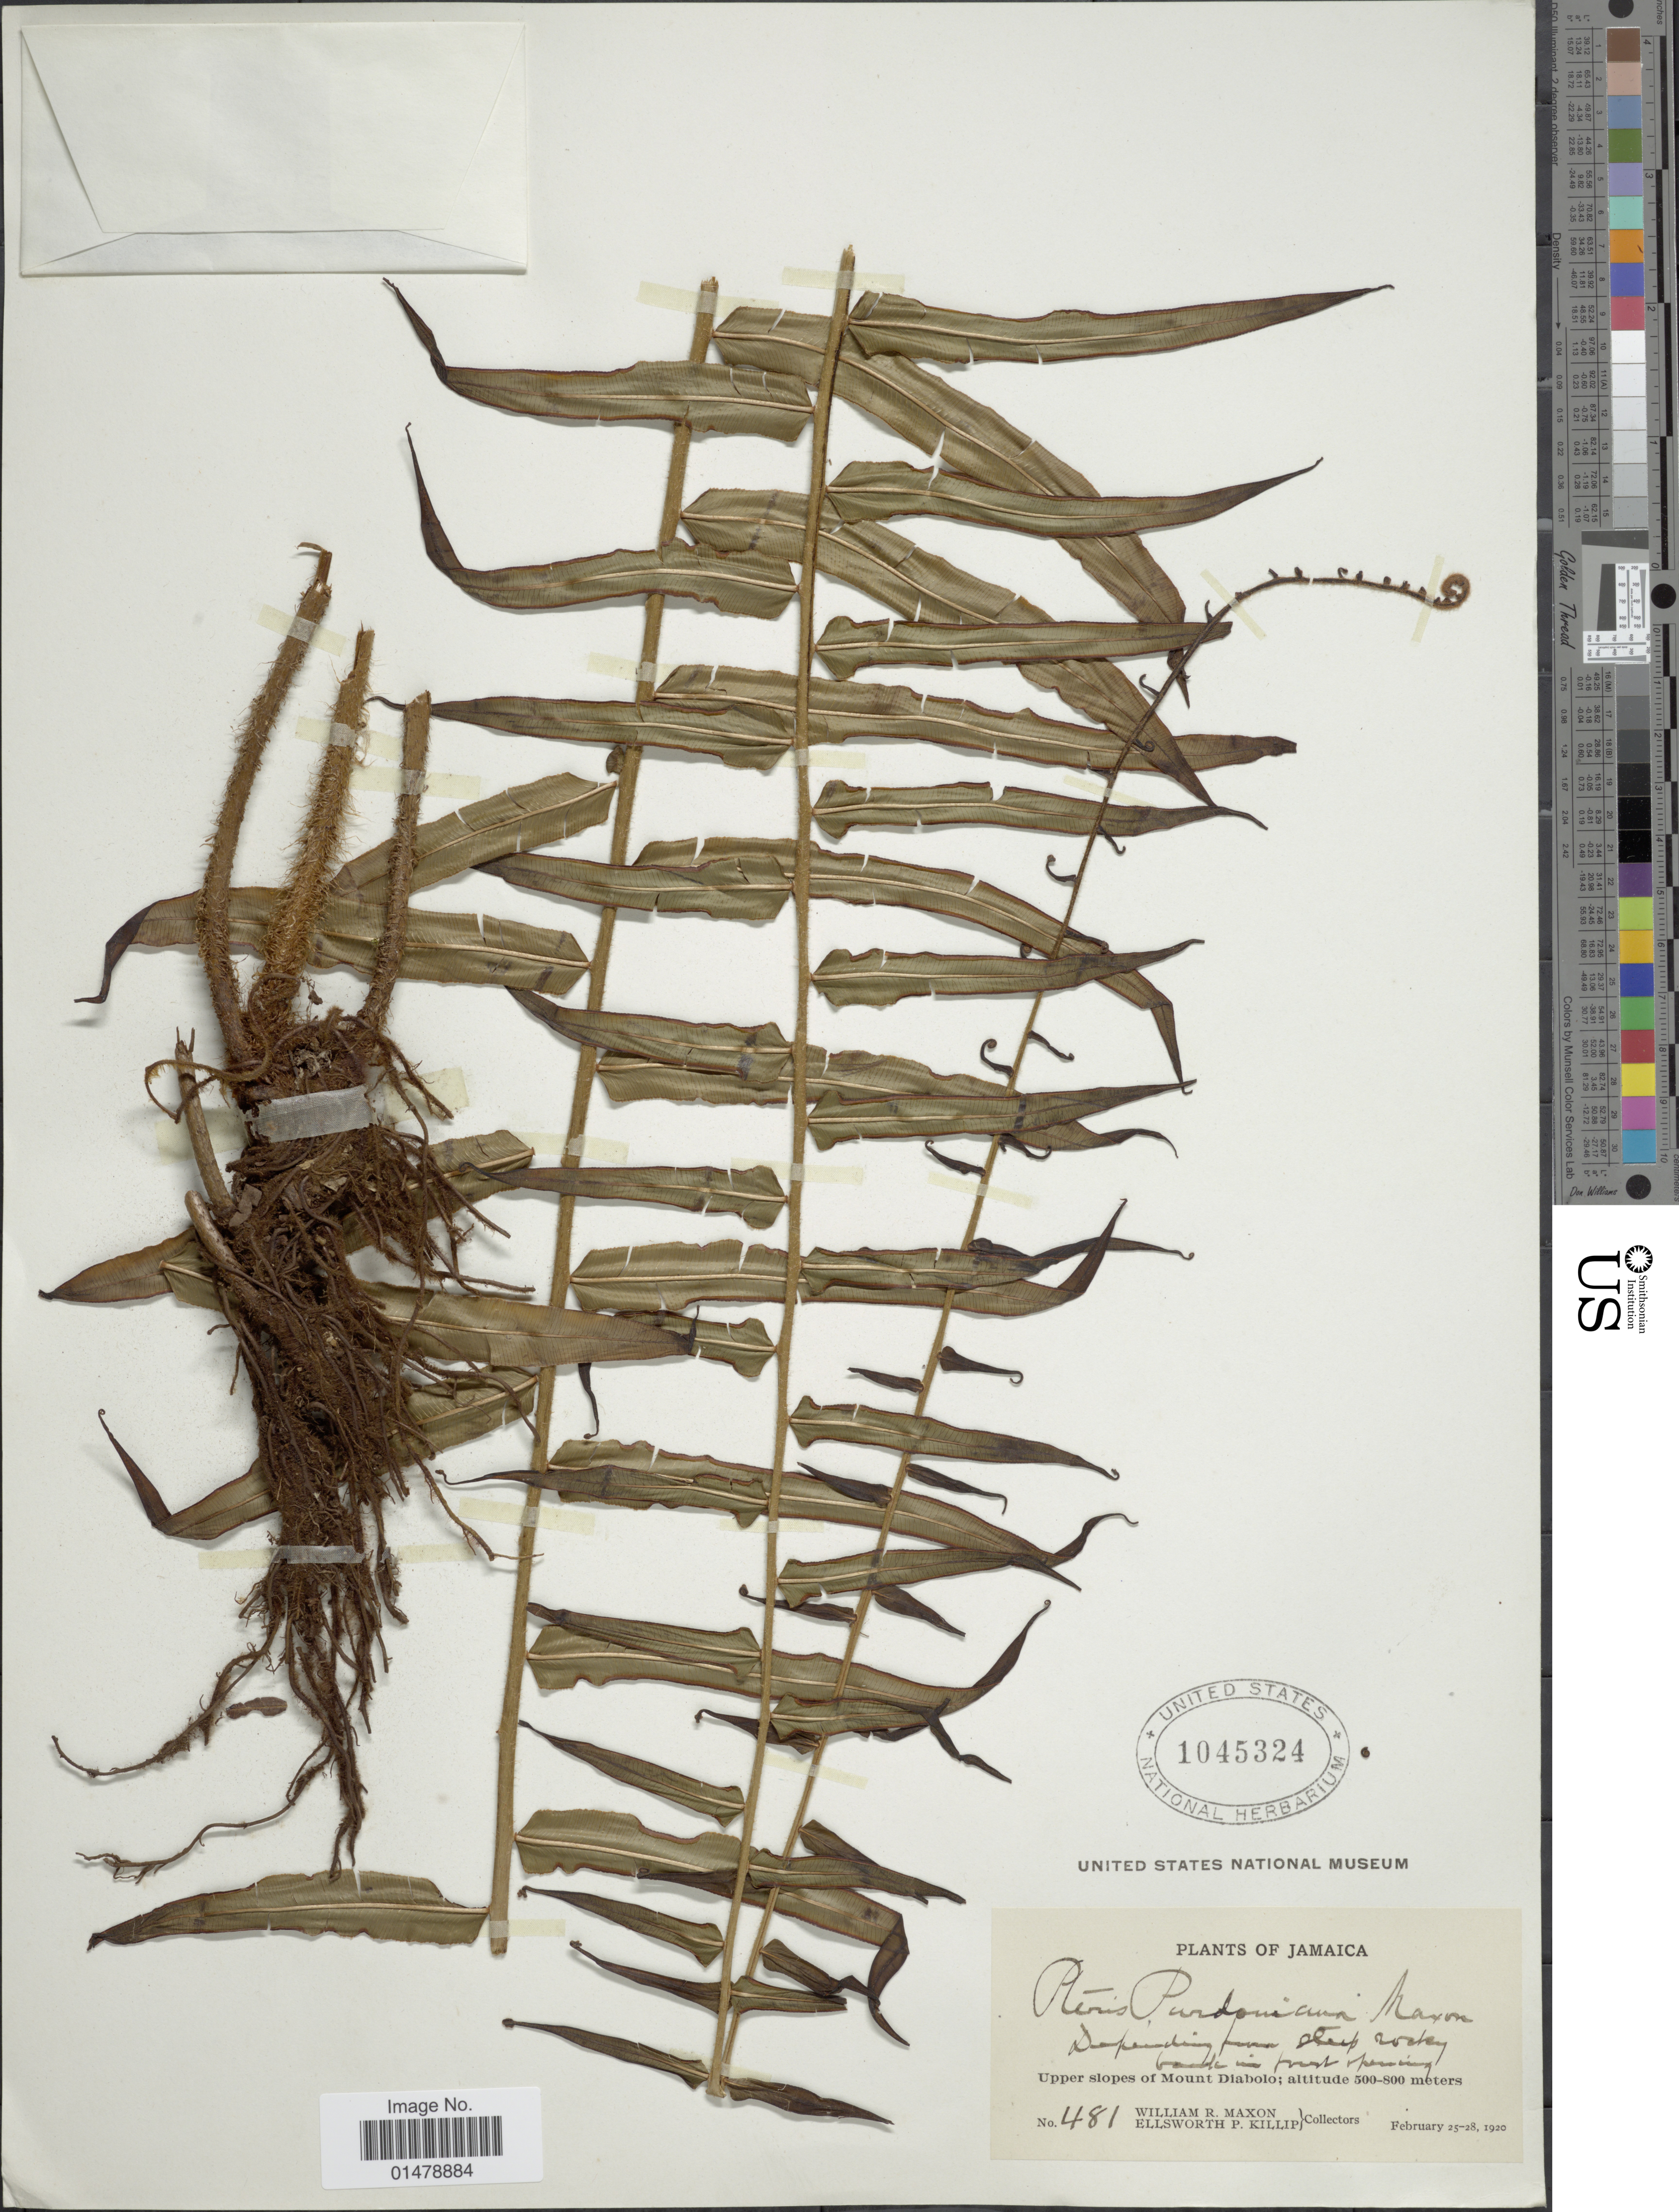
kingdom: Plantae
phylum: Tracheophyta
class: Polypodiopsida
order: Polypodiales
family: Pteridaceae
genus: Pteris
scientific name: Pteris purdoniana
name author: Maxon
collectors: W. R. Maxon & E. P. Killip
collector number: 481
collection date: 1920-02-25/1920-02-28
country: Jamaica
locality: Upper slopes of Mount Diabolo.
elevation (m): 500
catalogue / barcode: US 1045324